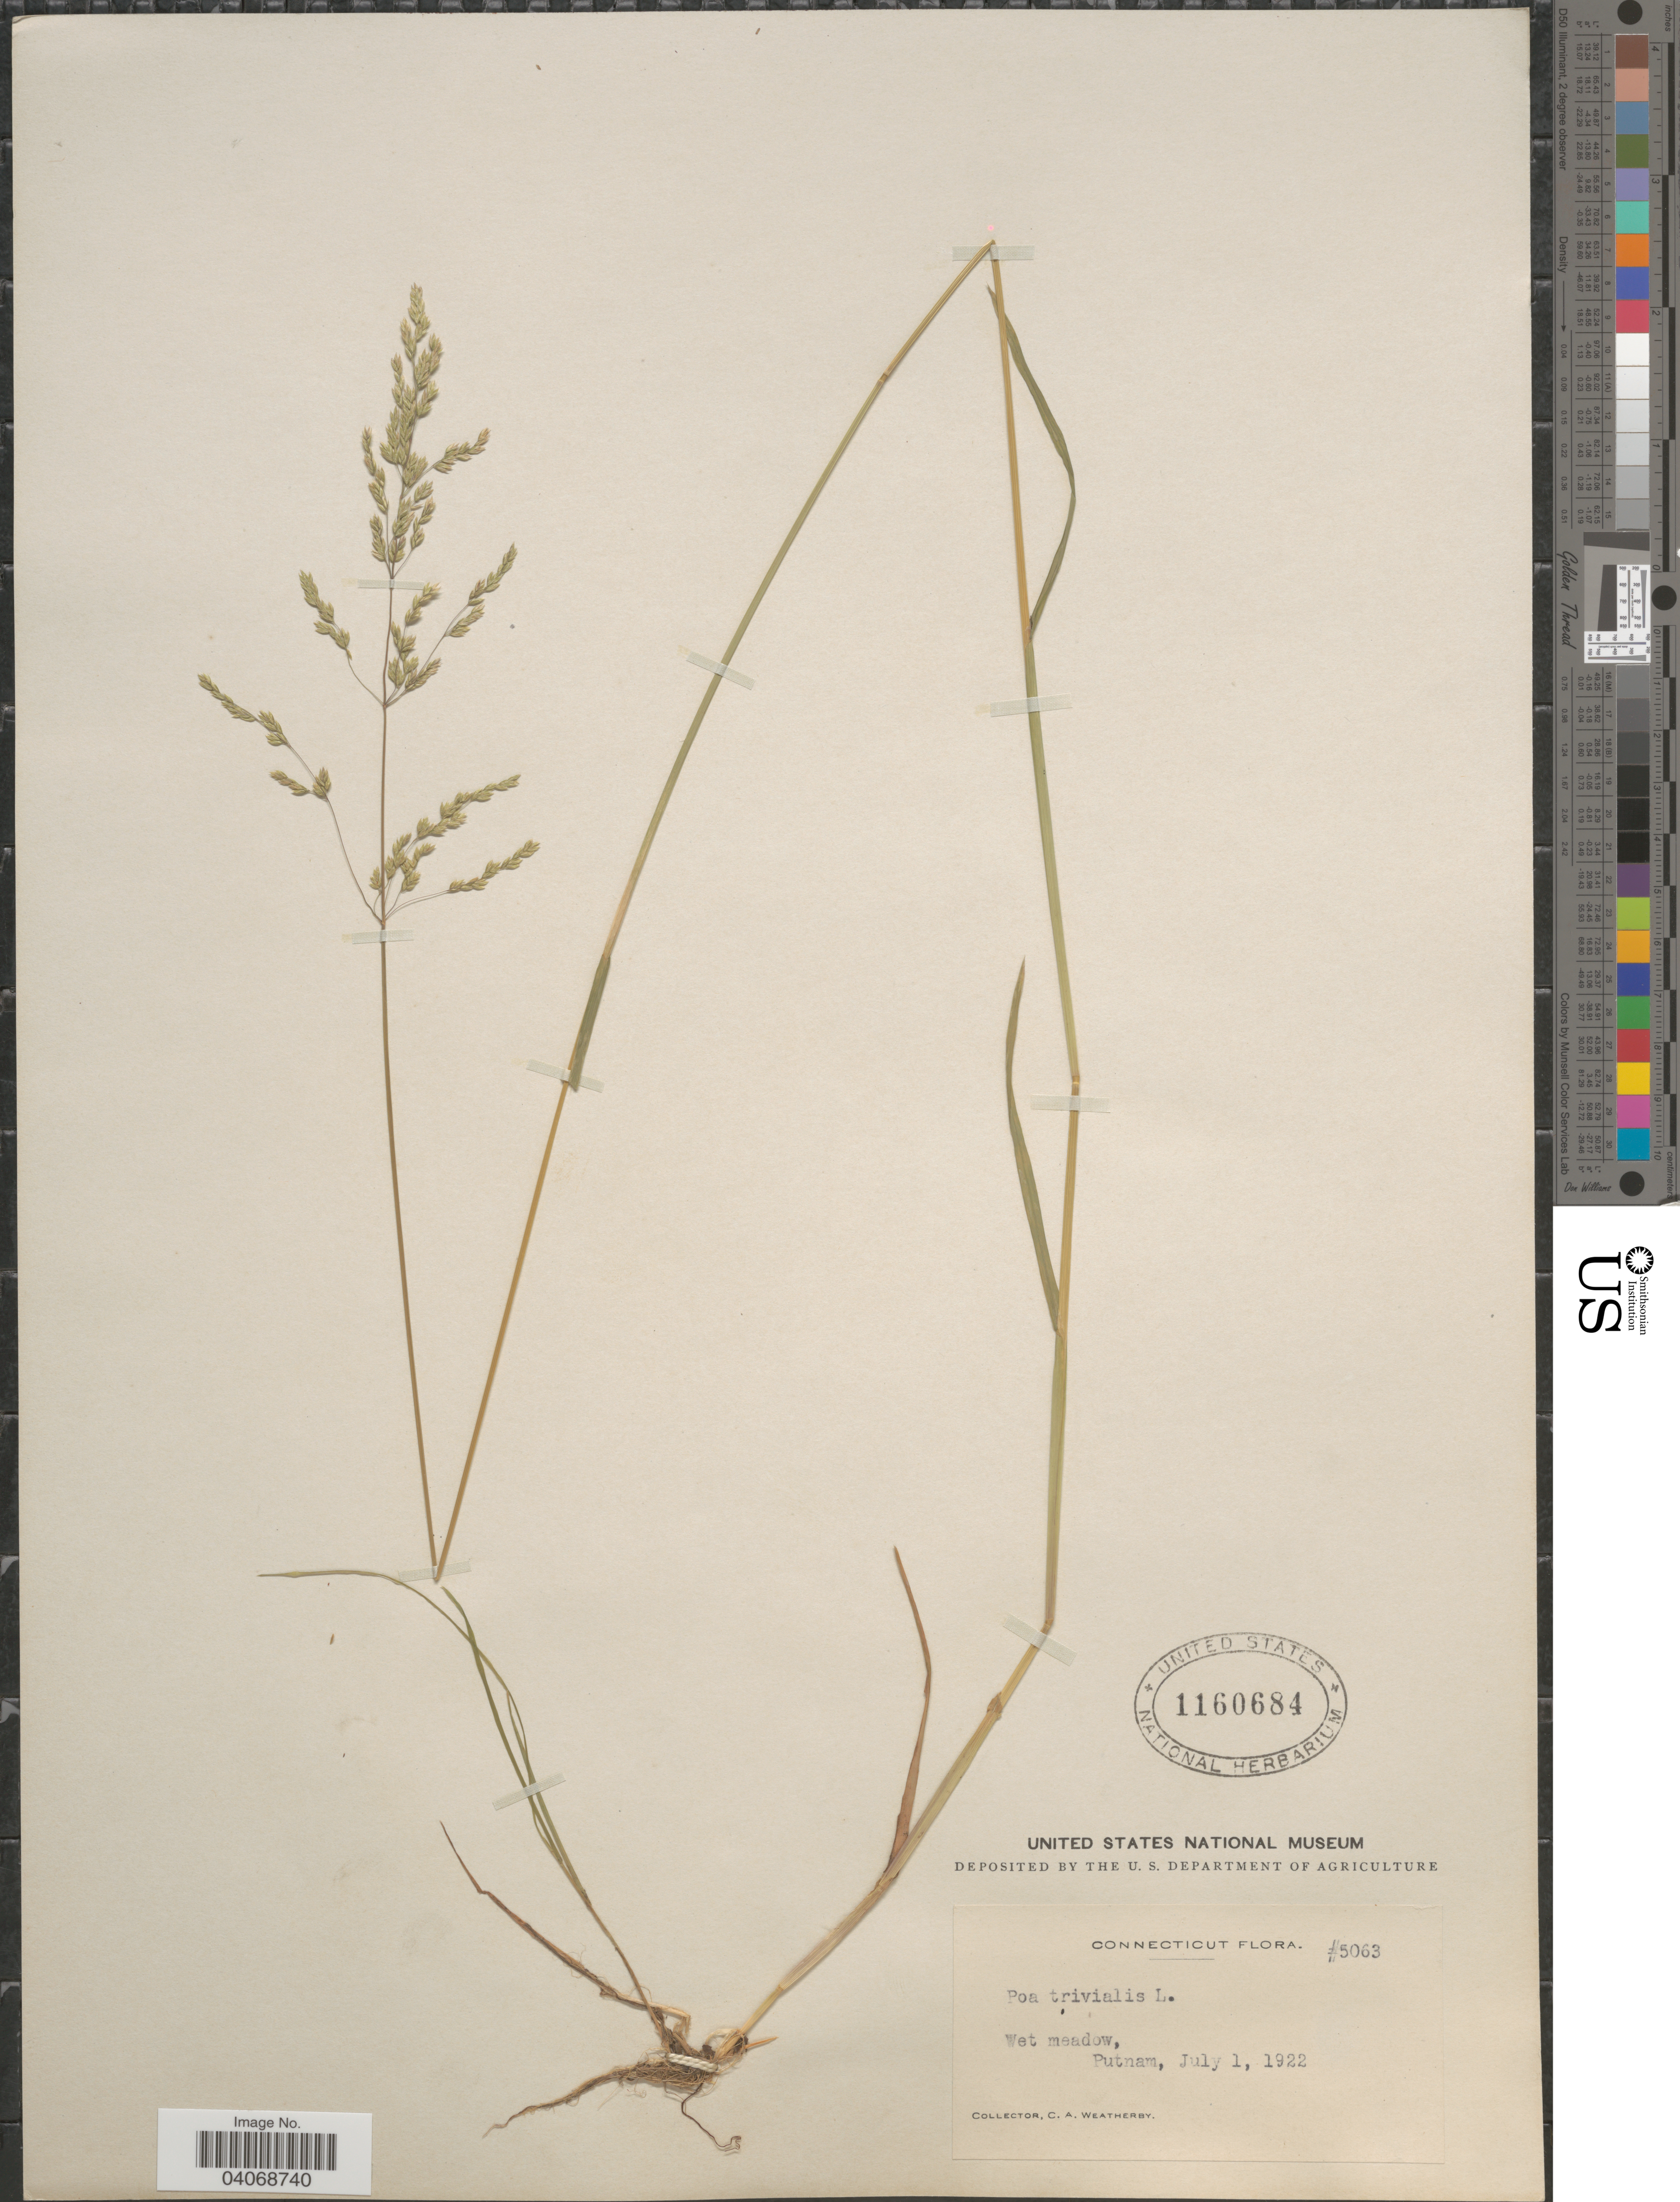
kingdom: Plantae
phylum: Tracheophyta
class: Liliopsida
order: Poales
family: Poaceae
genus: Poa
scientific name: Poa trivialis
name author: L.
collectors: C. A. Weatherby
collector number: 5063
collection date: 1922-07-01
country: United States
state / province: Connecticut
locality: Wet meadow, Putnam.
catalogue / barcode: US 1160684